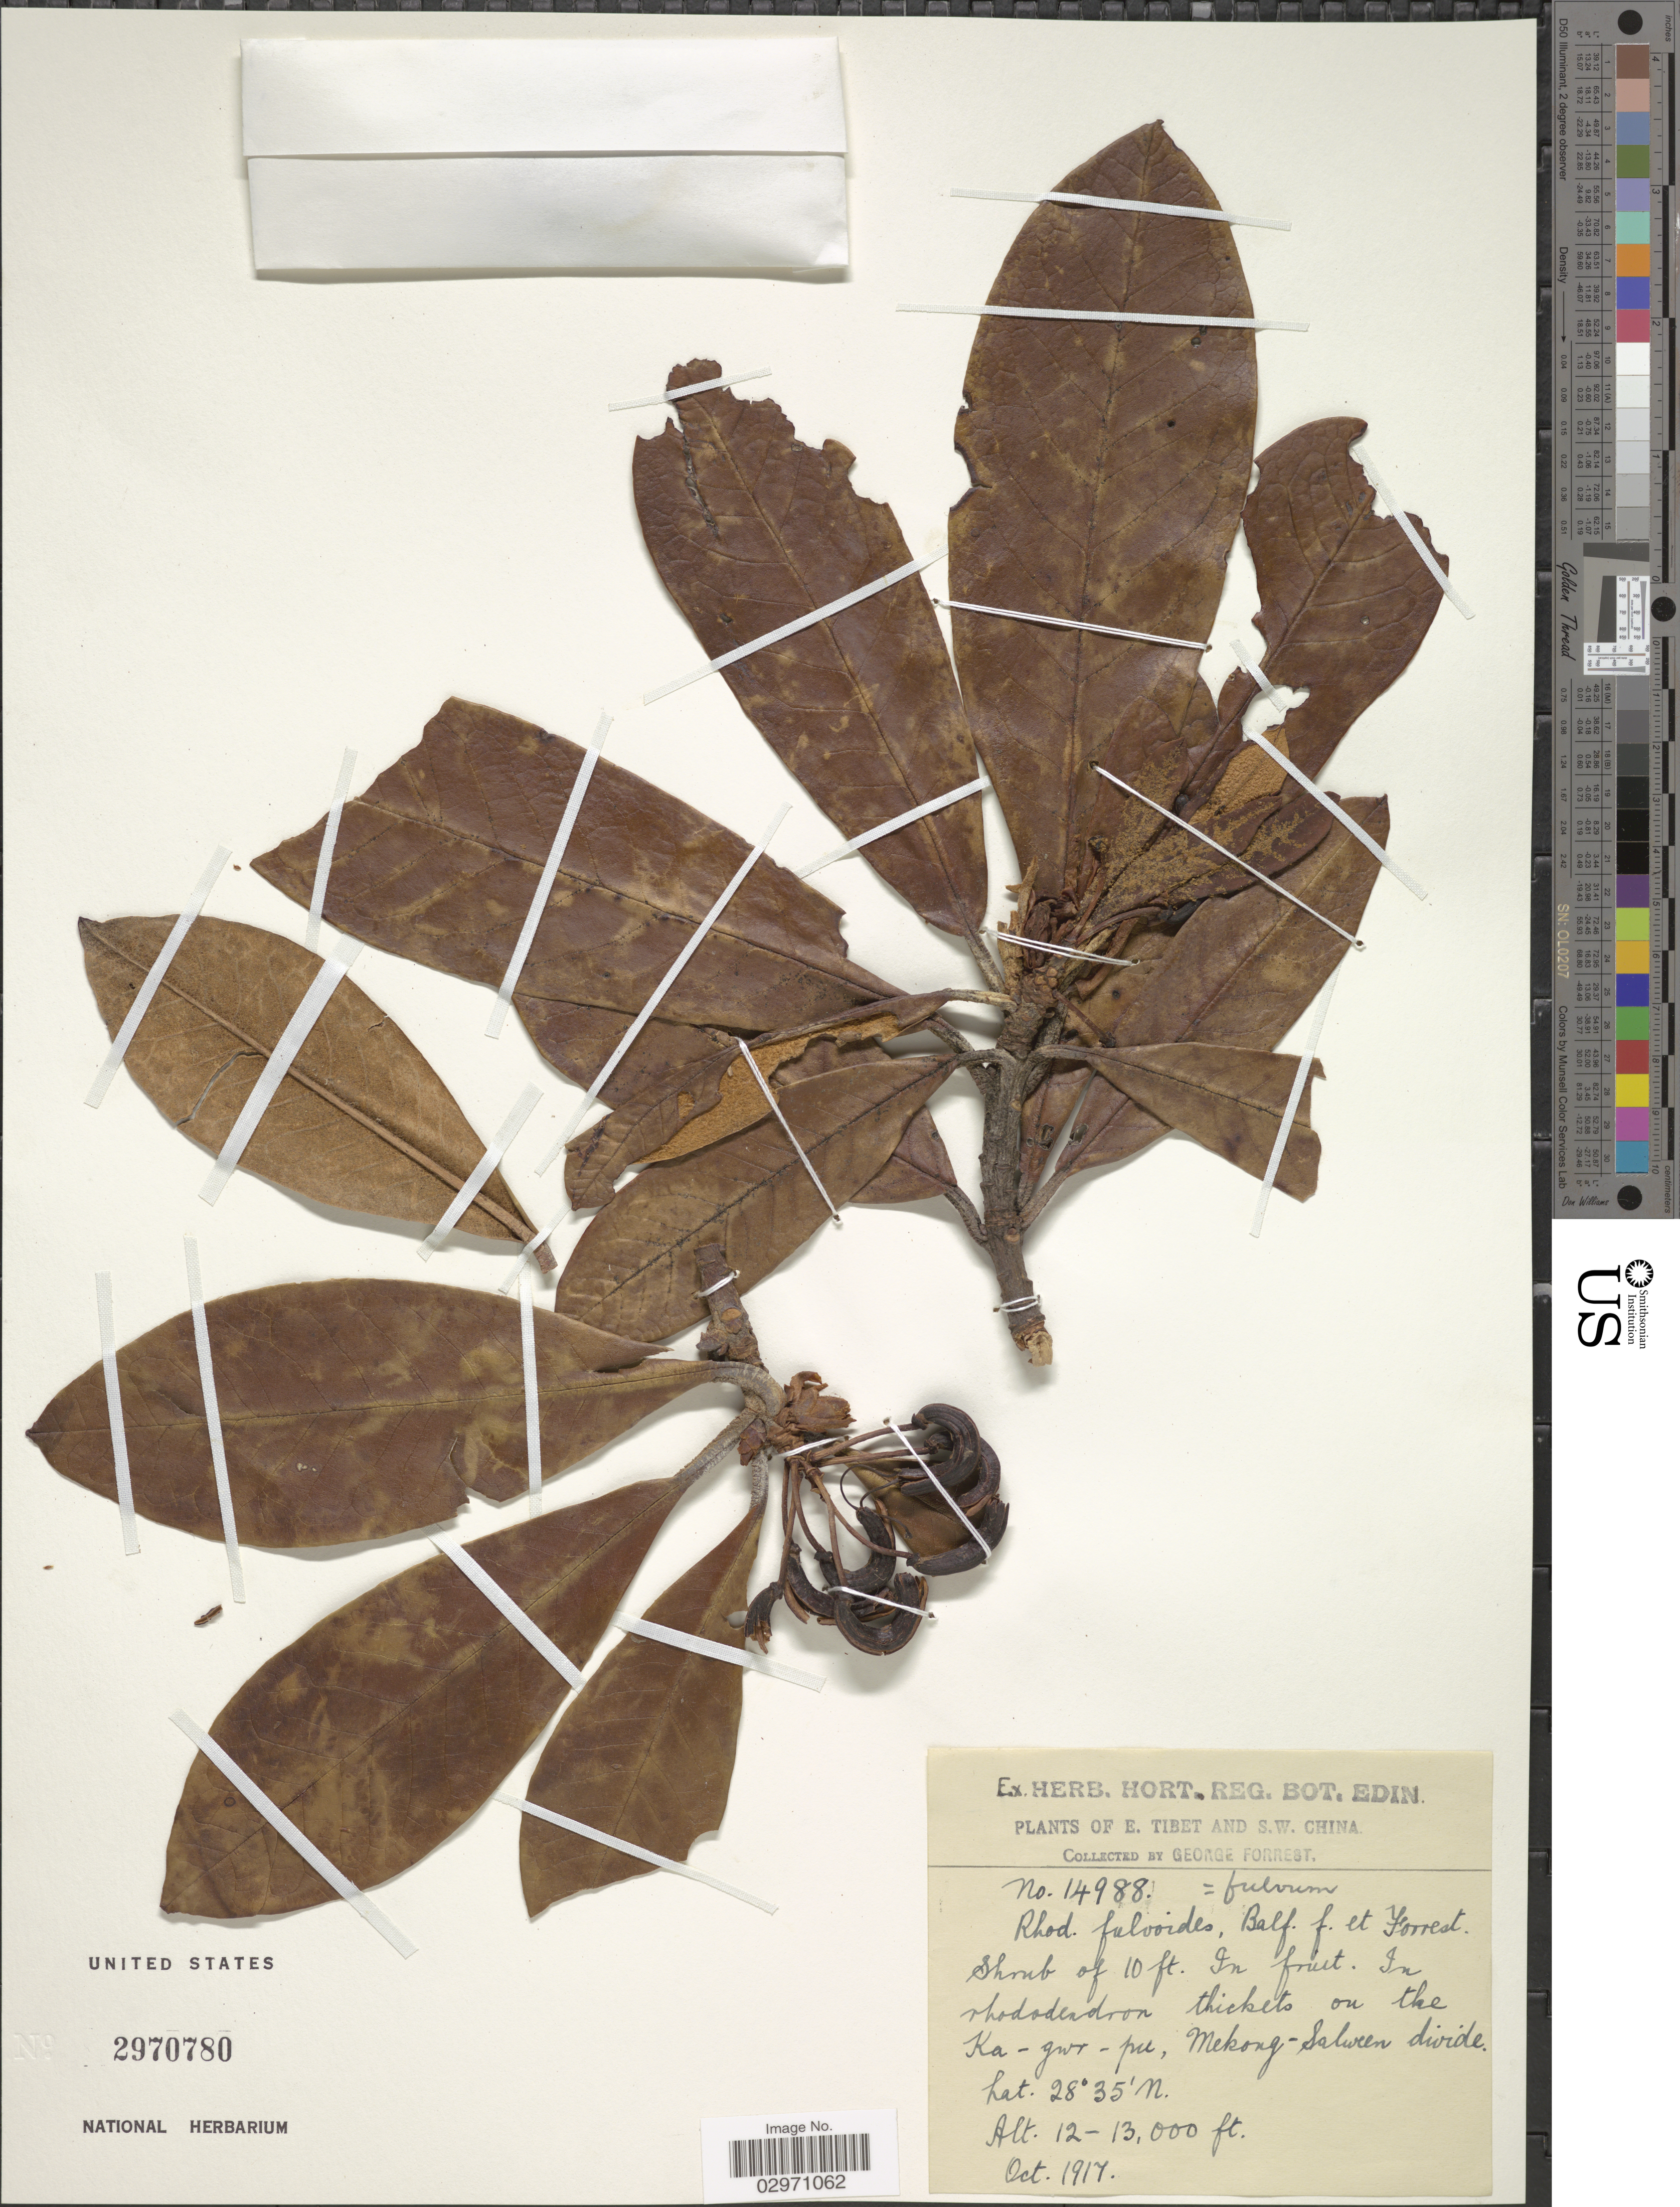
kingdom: Plantae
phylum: Tracheophyta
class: Magnoliopsida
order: Ericales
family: Ericaceae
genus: Rhododendron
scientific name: Rhododendron fulvum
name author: Balf. f. & W.W. Sm.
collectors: G. Forrest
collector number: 14988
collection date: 1917-10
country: China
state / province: Xizang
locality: E. Tibet and S.W. China. On the Ka-gwr-pu, Mekong-Salween divide.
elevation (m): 3658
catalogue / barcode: US 2970780